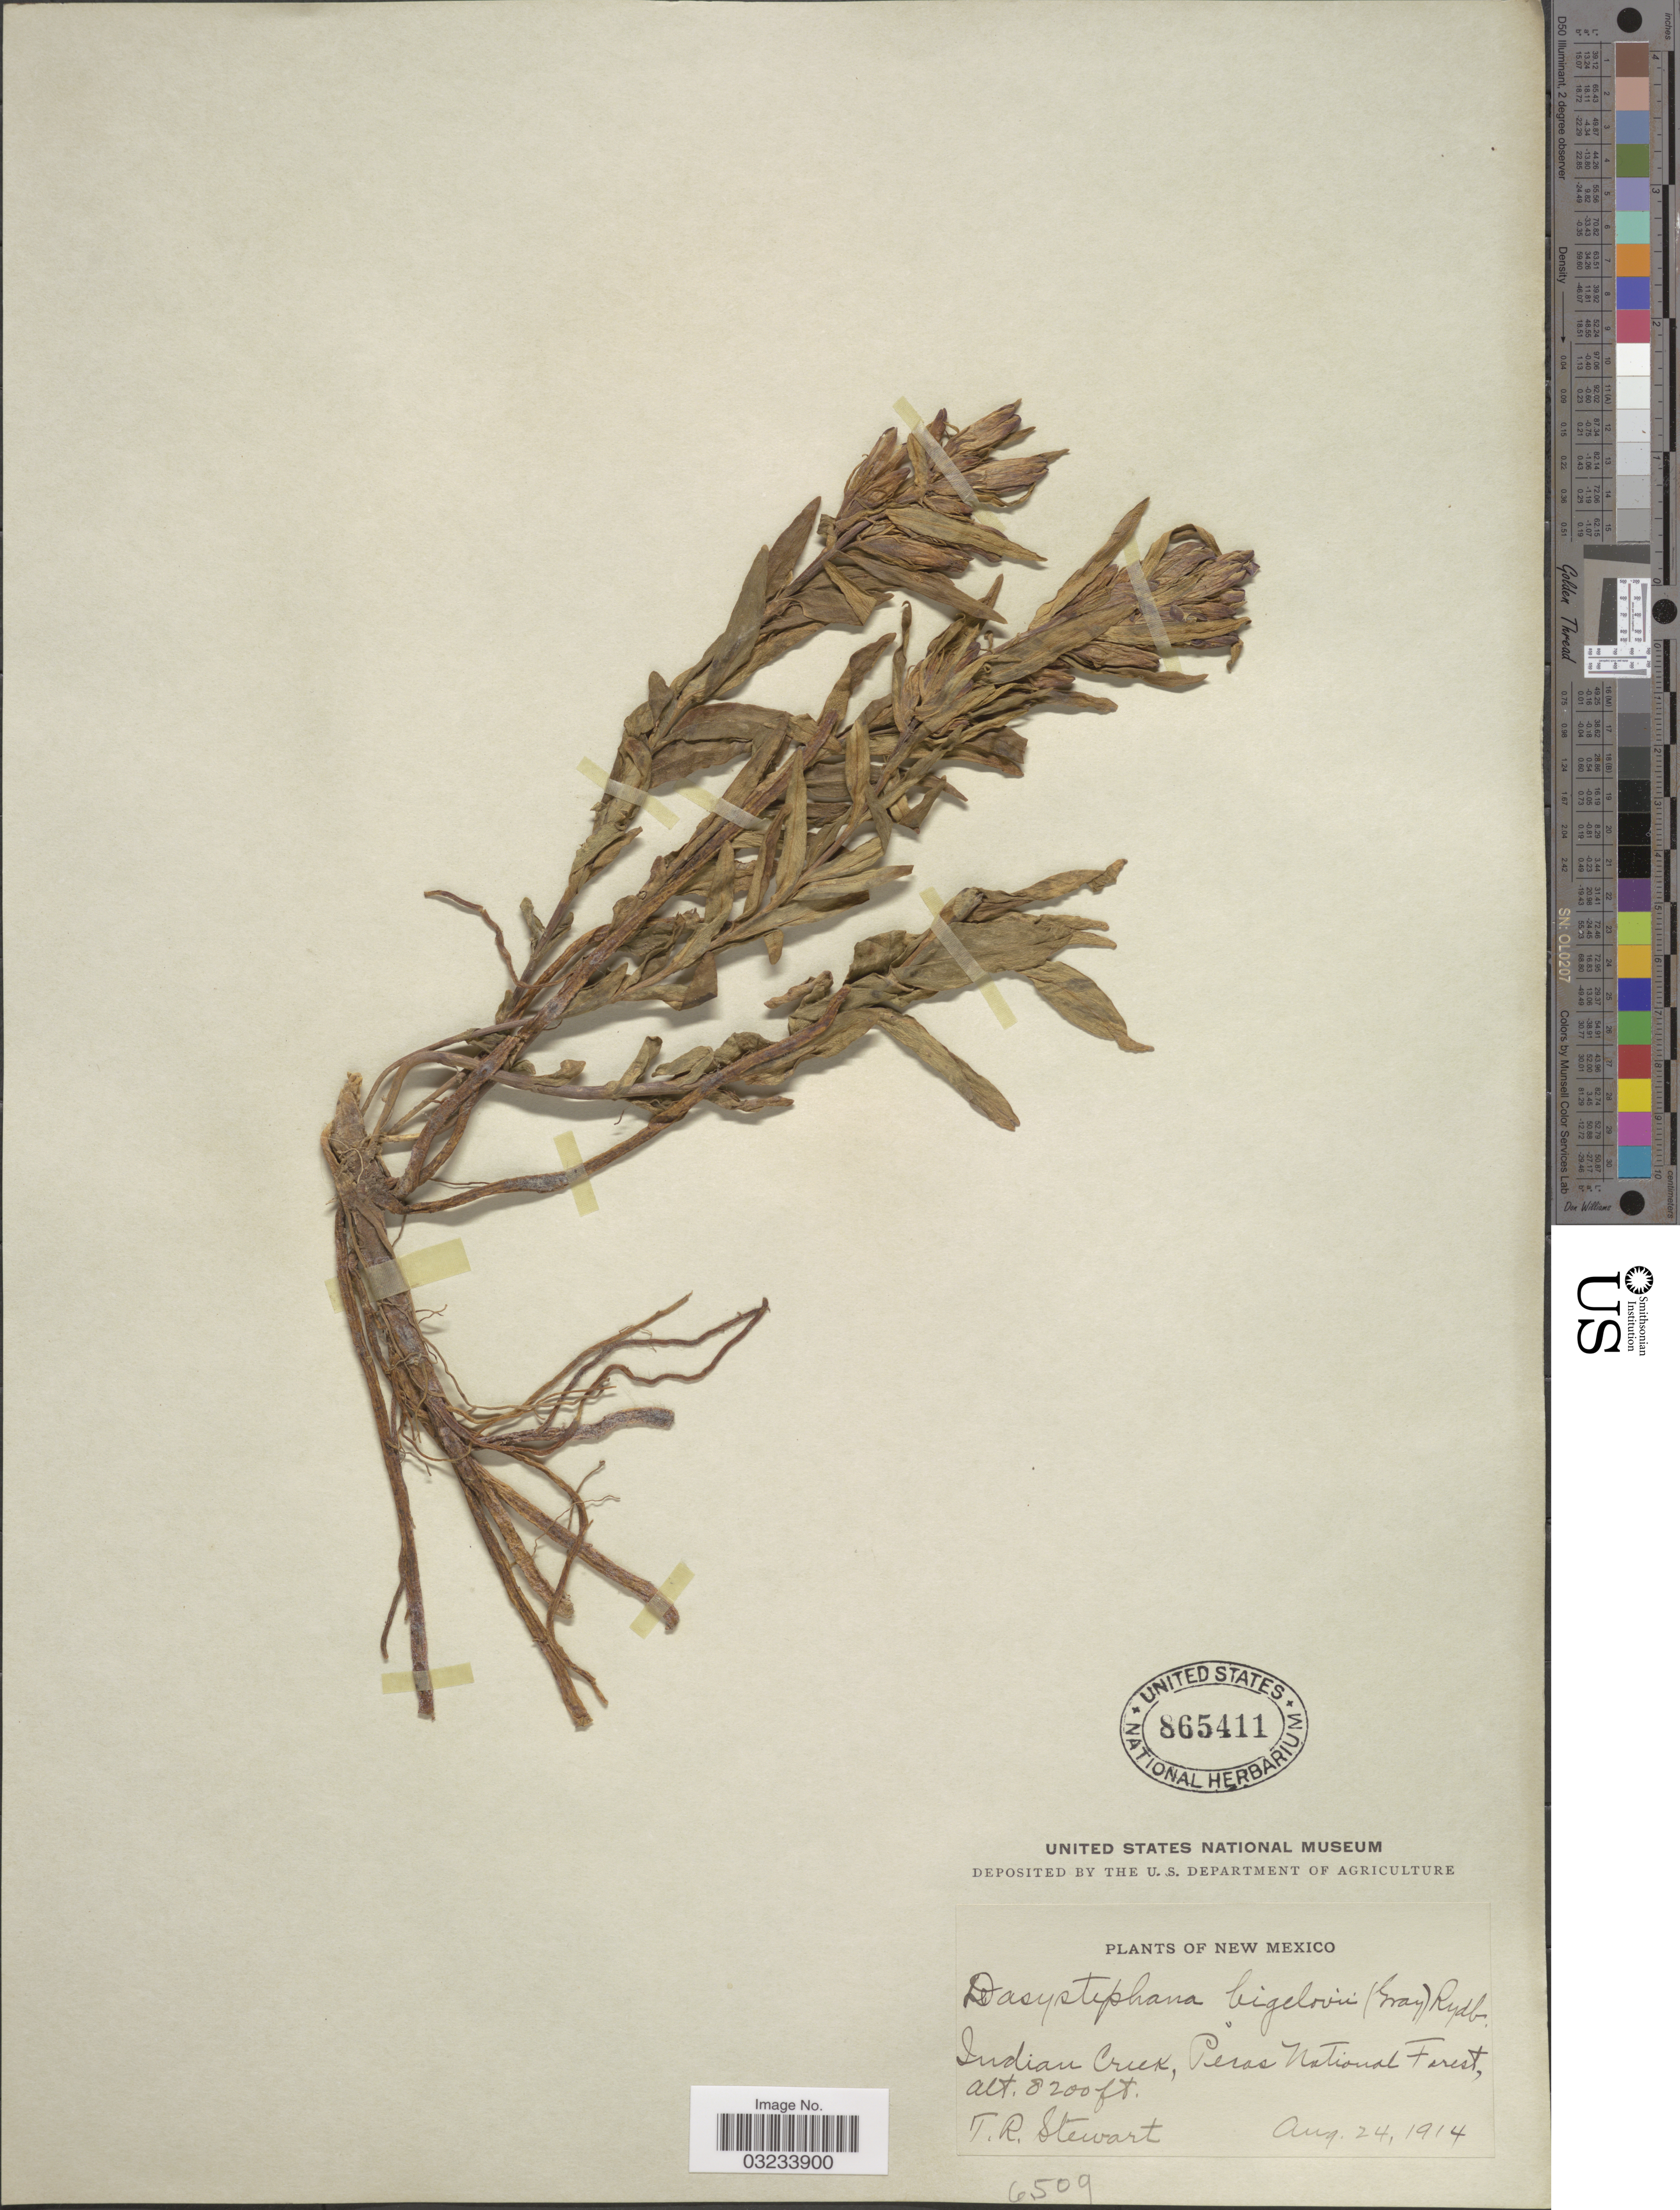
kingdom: Plantae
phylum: Tracheophyta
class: Magnoliopsida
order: Gentianales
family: Gentianaceae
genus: Gentiana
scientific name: Gentiana bigelovii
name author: A. Gray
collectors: T. Stewart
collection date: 1914-08-24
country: United States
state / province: New Mexico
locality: Indian Creek, Pecos National Forest.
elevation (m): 2499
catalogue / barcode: US 865411